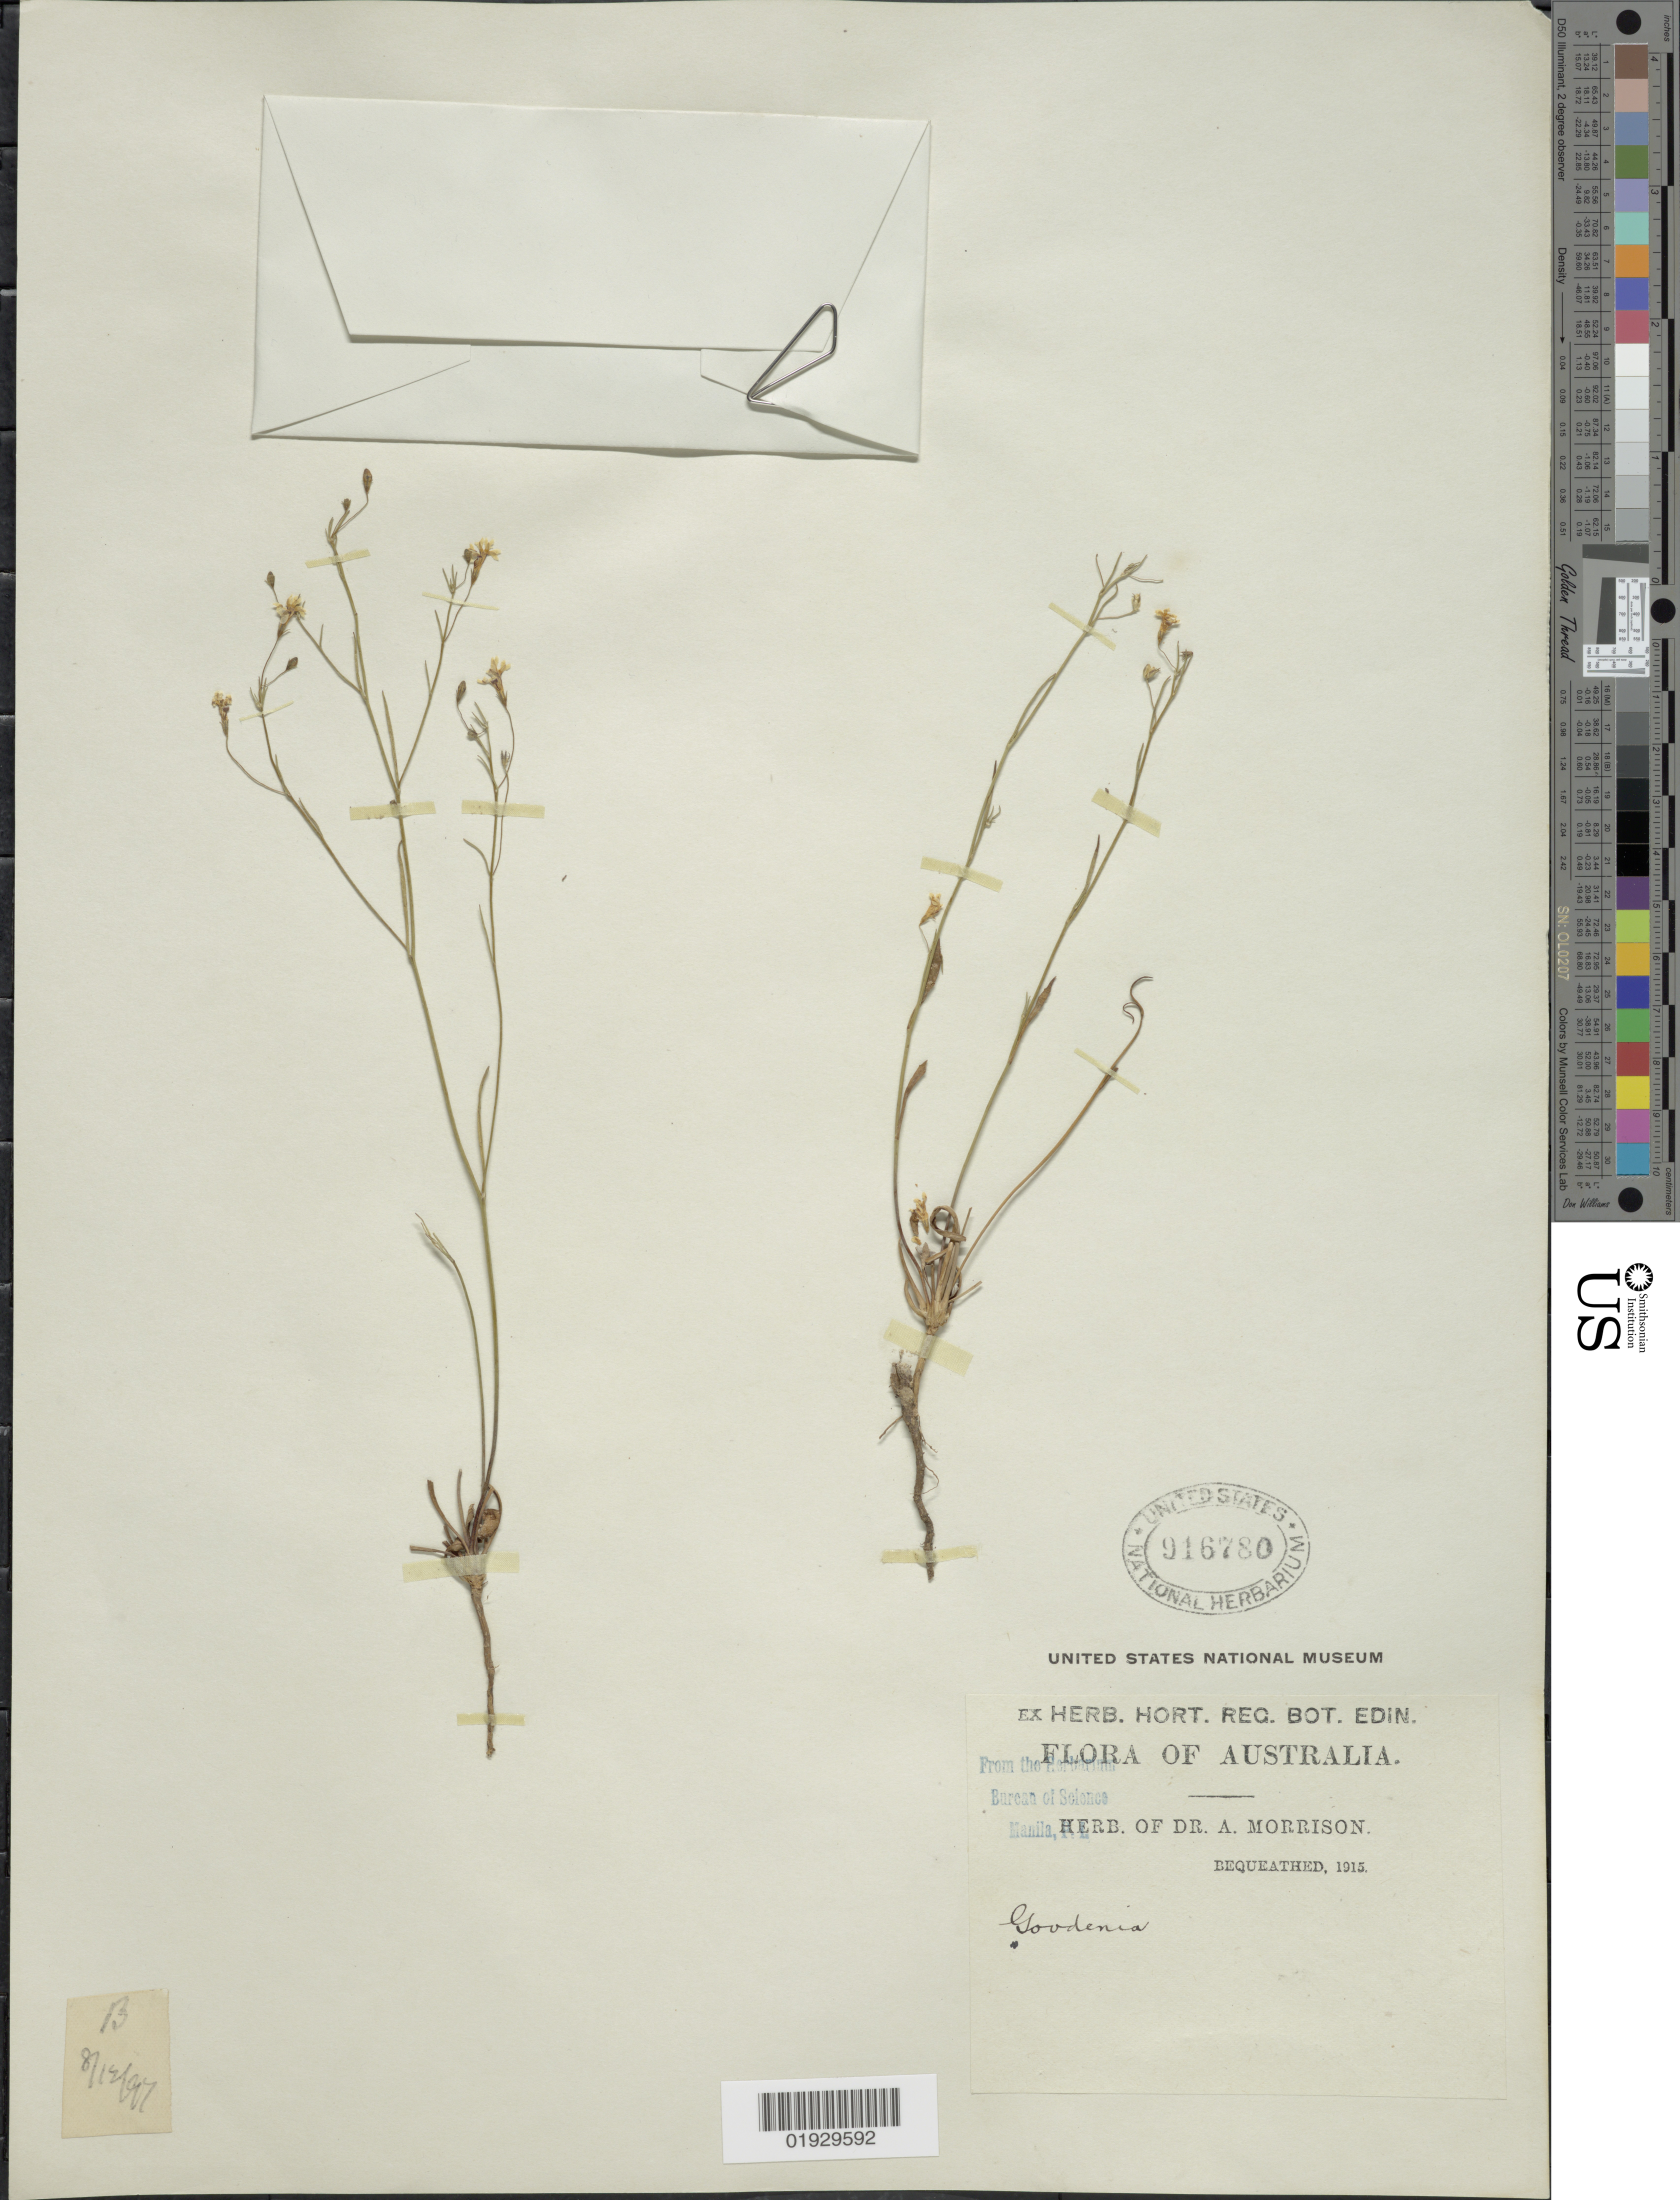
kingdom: Plantae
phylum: Tracheophyta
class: Magnoliopsida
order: Asterales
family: Goodeniaceae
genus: Goodenia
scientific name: Goodenia sp.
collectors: ex herb. Dr. A. Morrison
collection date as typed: Transcribed d/m/y: 8/12/97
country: Australia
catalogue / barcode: US 916780